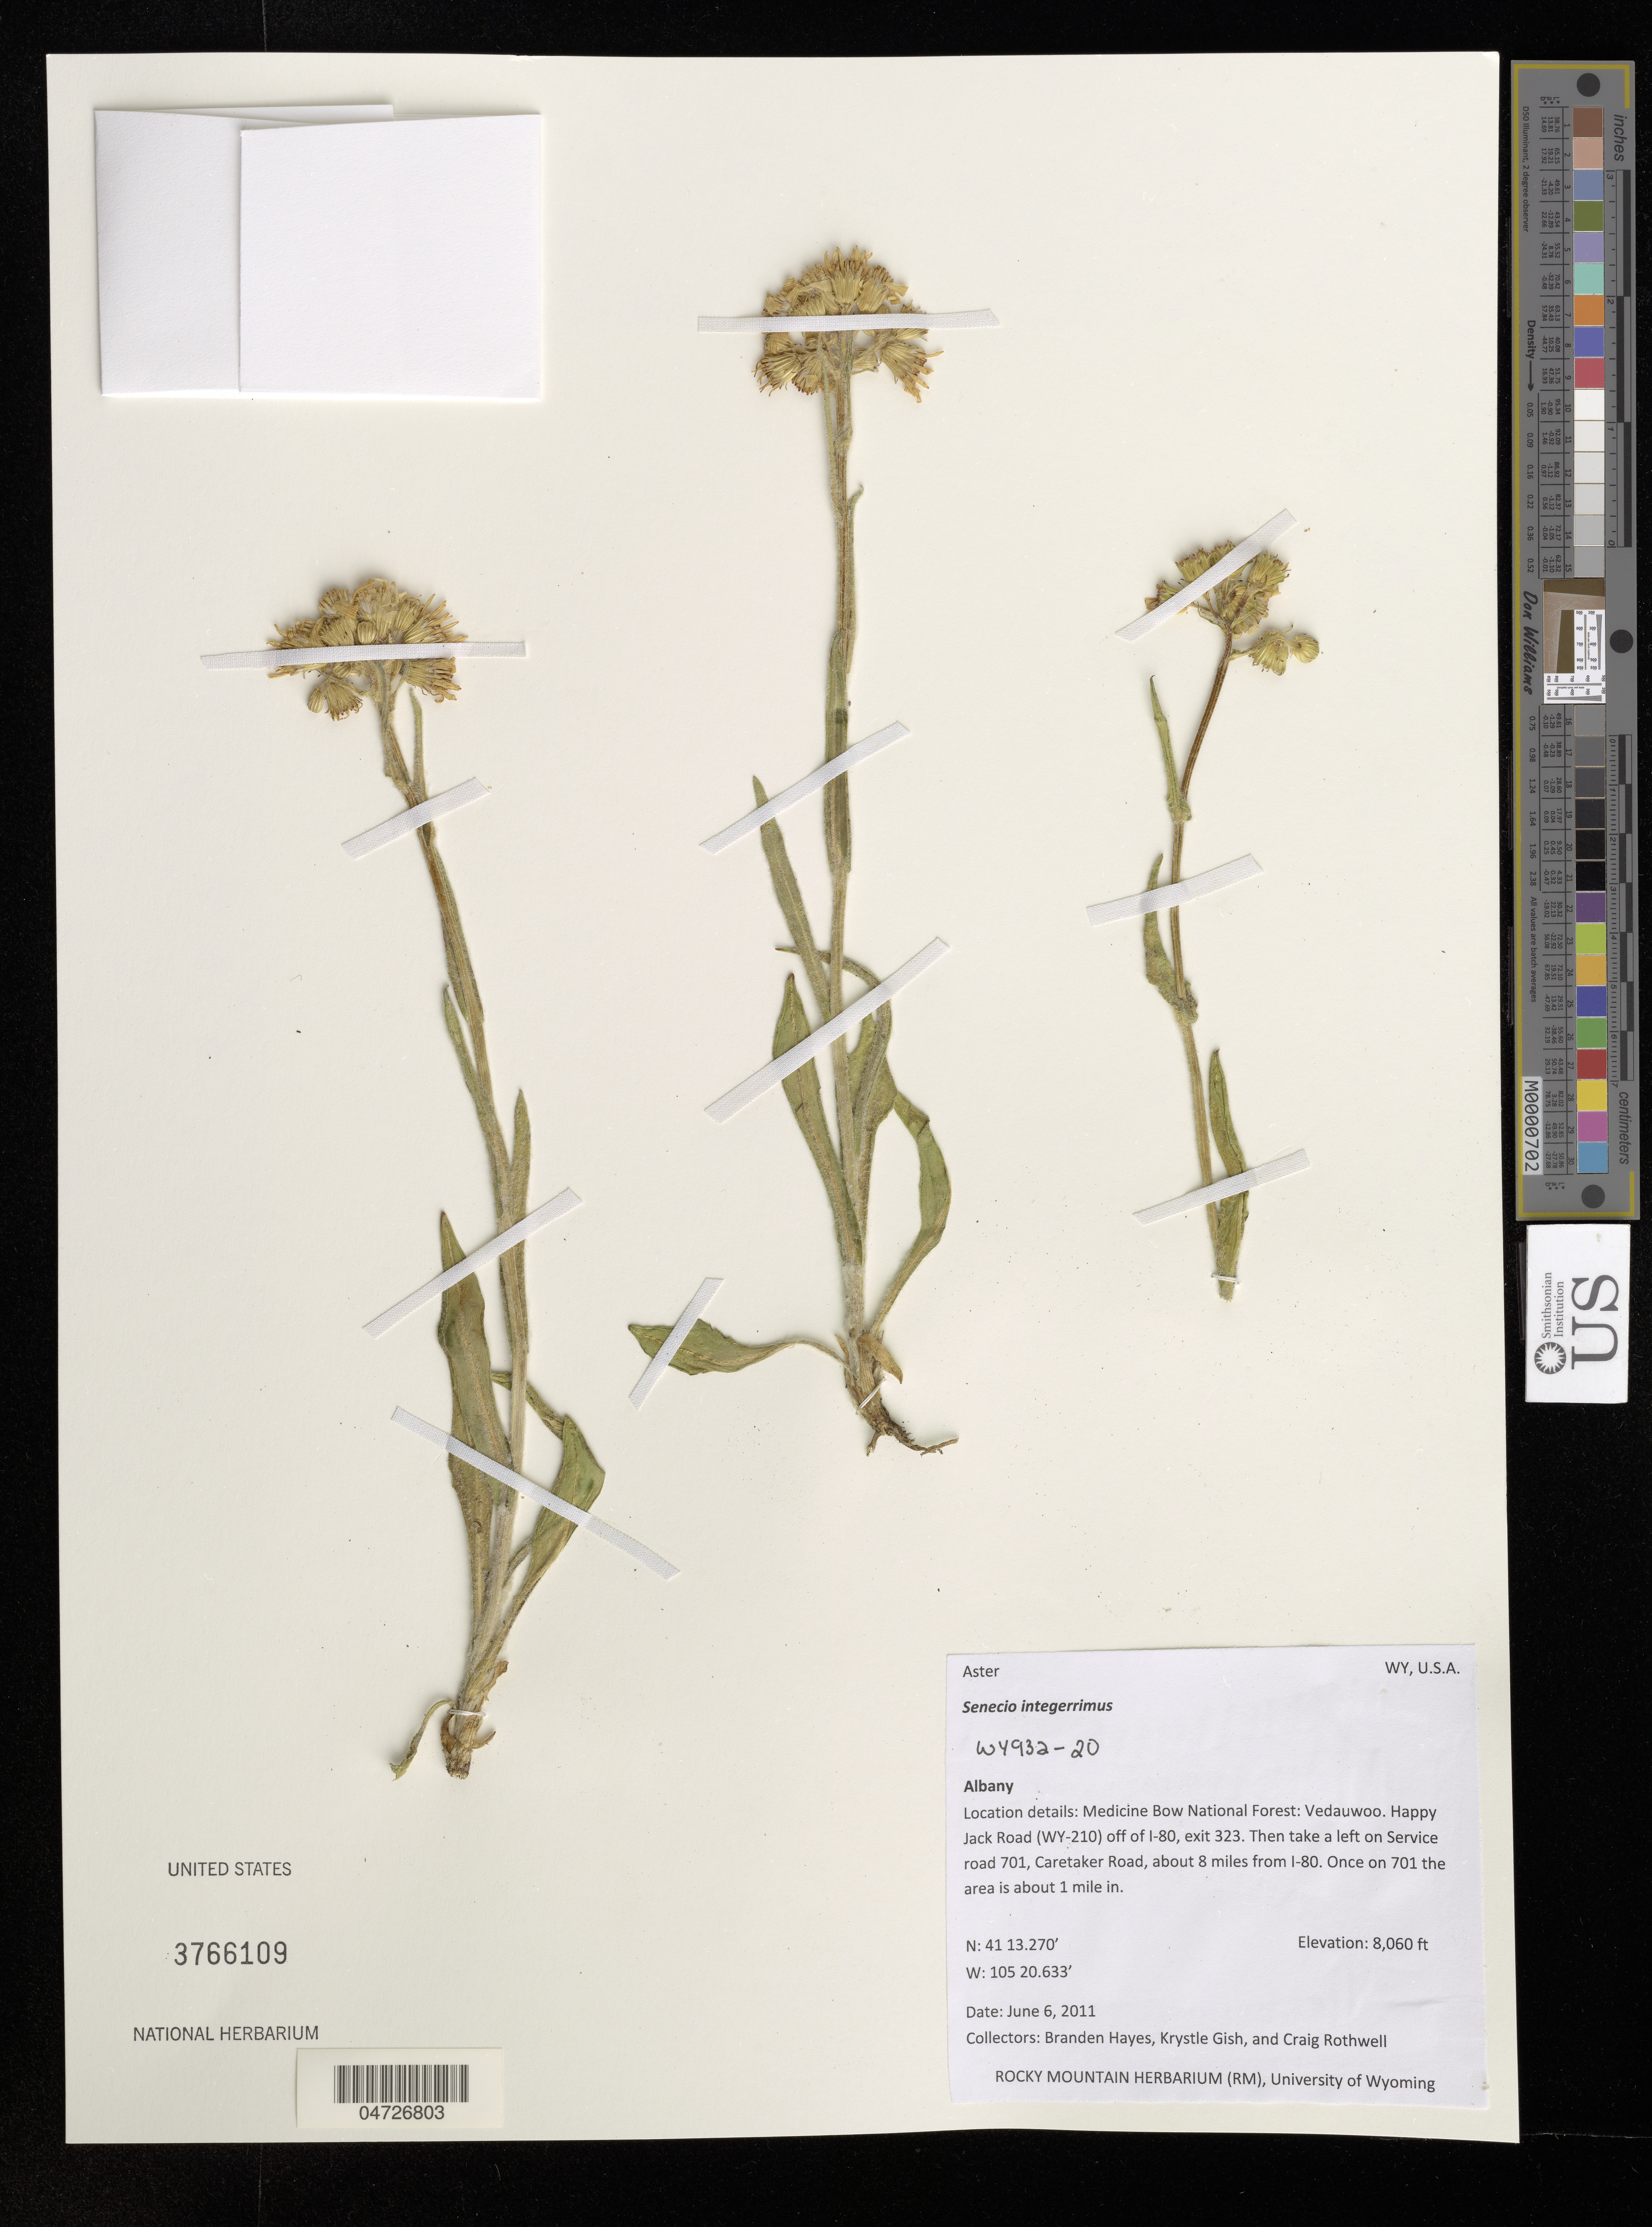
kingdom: Plantae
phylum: Tracheophyta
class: Magnoliopsida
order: Asterales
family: Asteraceae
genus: Senecio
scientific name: Senecio integerrimus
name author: Nutt.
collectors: B. Hayes, K. Gish & C. Rothwell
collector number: WY932-20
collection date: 2011-06-06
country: United States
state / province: Wyoming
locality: Albany. Medicine Bow National Forest: Vedauwoo. Happy Jack Road (WY-210) off of I-80, exit 323. Then take a left on Service road 701, Caretaker Road, about 8 miles from I-80. Once on 701 the area is about 1 mile in.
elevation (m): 2457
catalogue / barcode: US 3766109